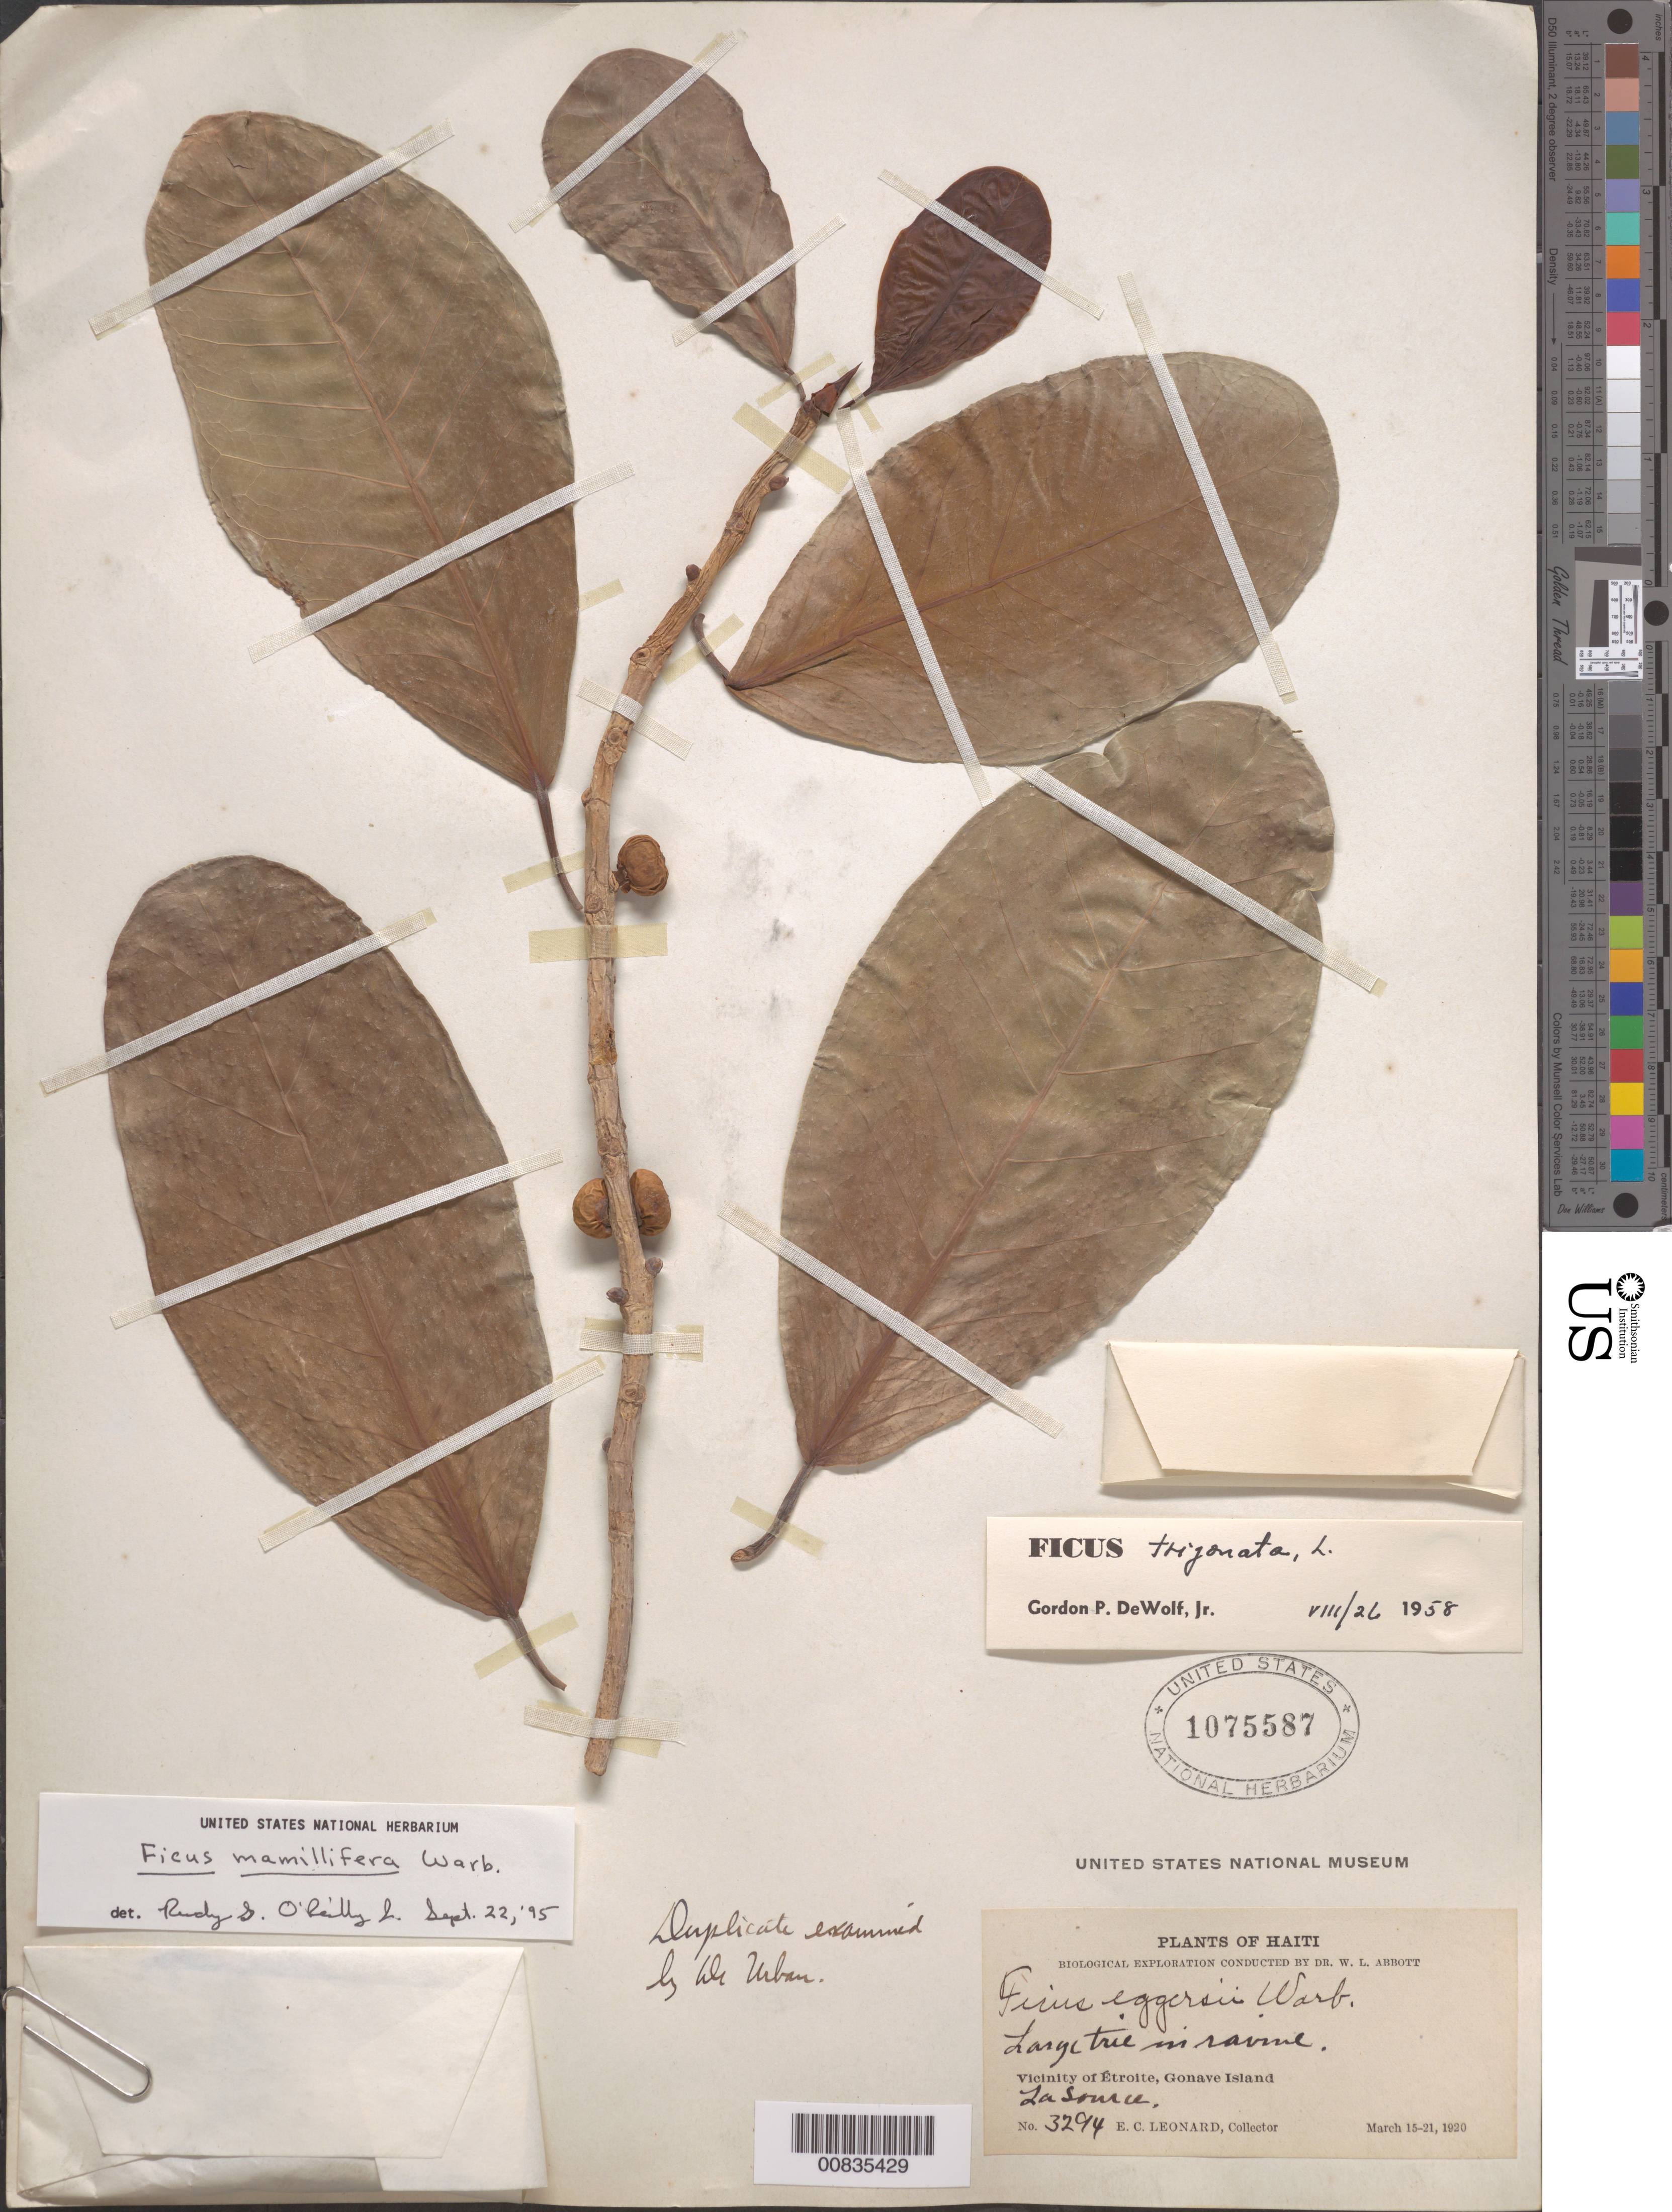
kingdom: Plantae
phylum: Tracheophyta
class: Magnoliopsida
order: Rosales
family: Moraceae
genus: Ficus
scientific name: Ficus mamillifera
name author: Warb.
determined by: O'Reilly, R. G., Jr., (US), NMNH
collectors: E. C. Leonard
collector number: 3294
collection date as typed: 15 Mar 1920 to 21 Mar 1920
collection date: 1920-03-15/1920-03-21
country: Haiti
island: Gonave I.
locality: La Source. Vicinity of Étroite.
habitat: Ravine.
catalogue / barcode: US 1075587